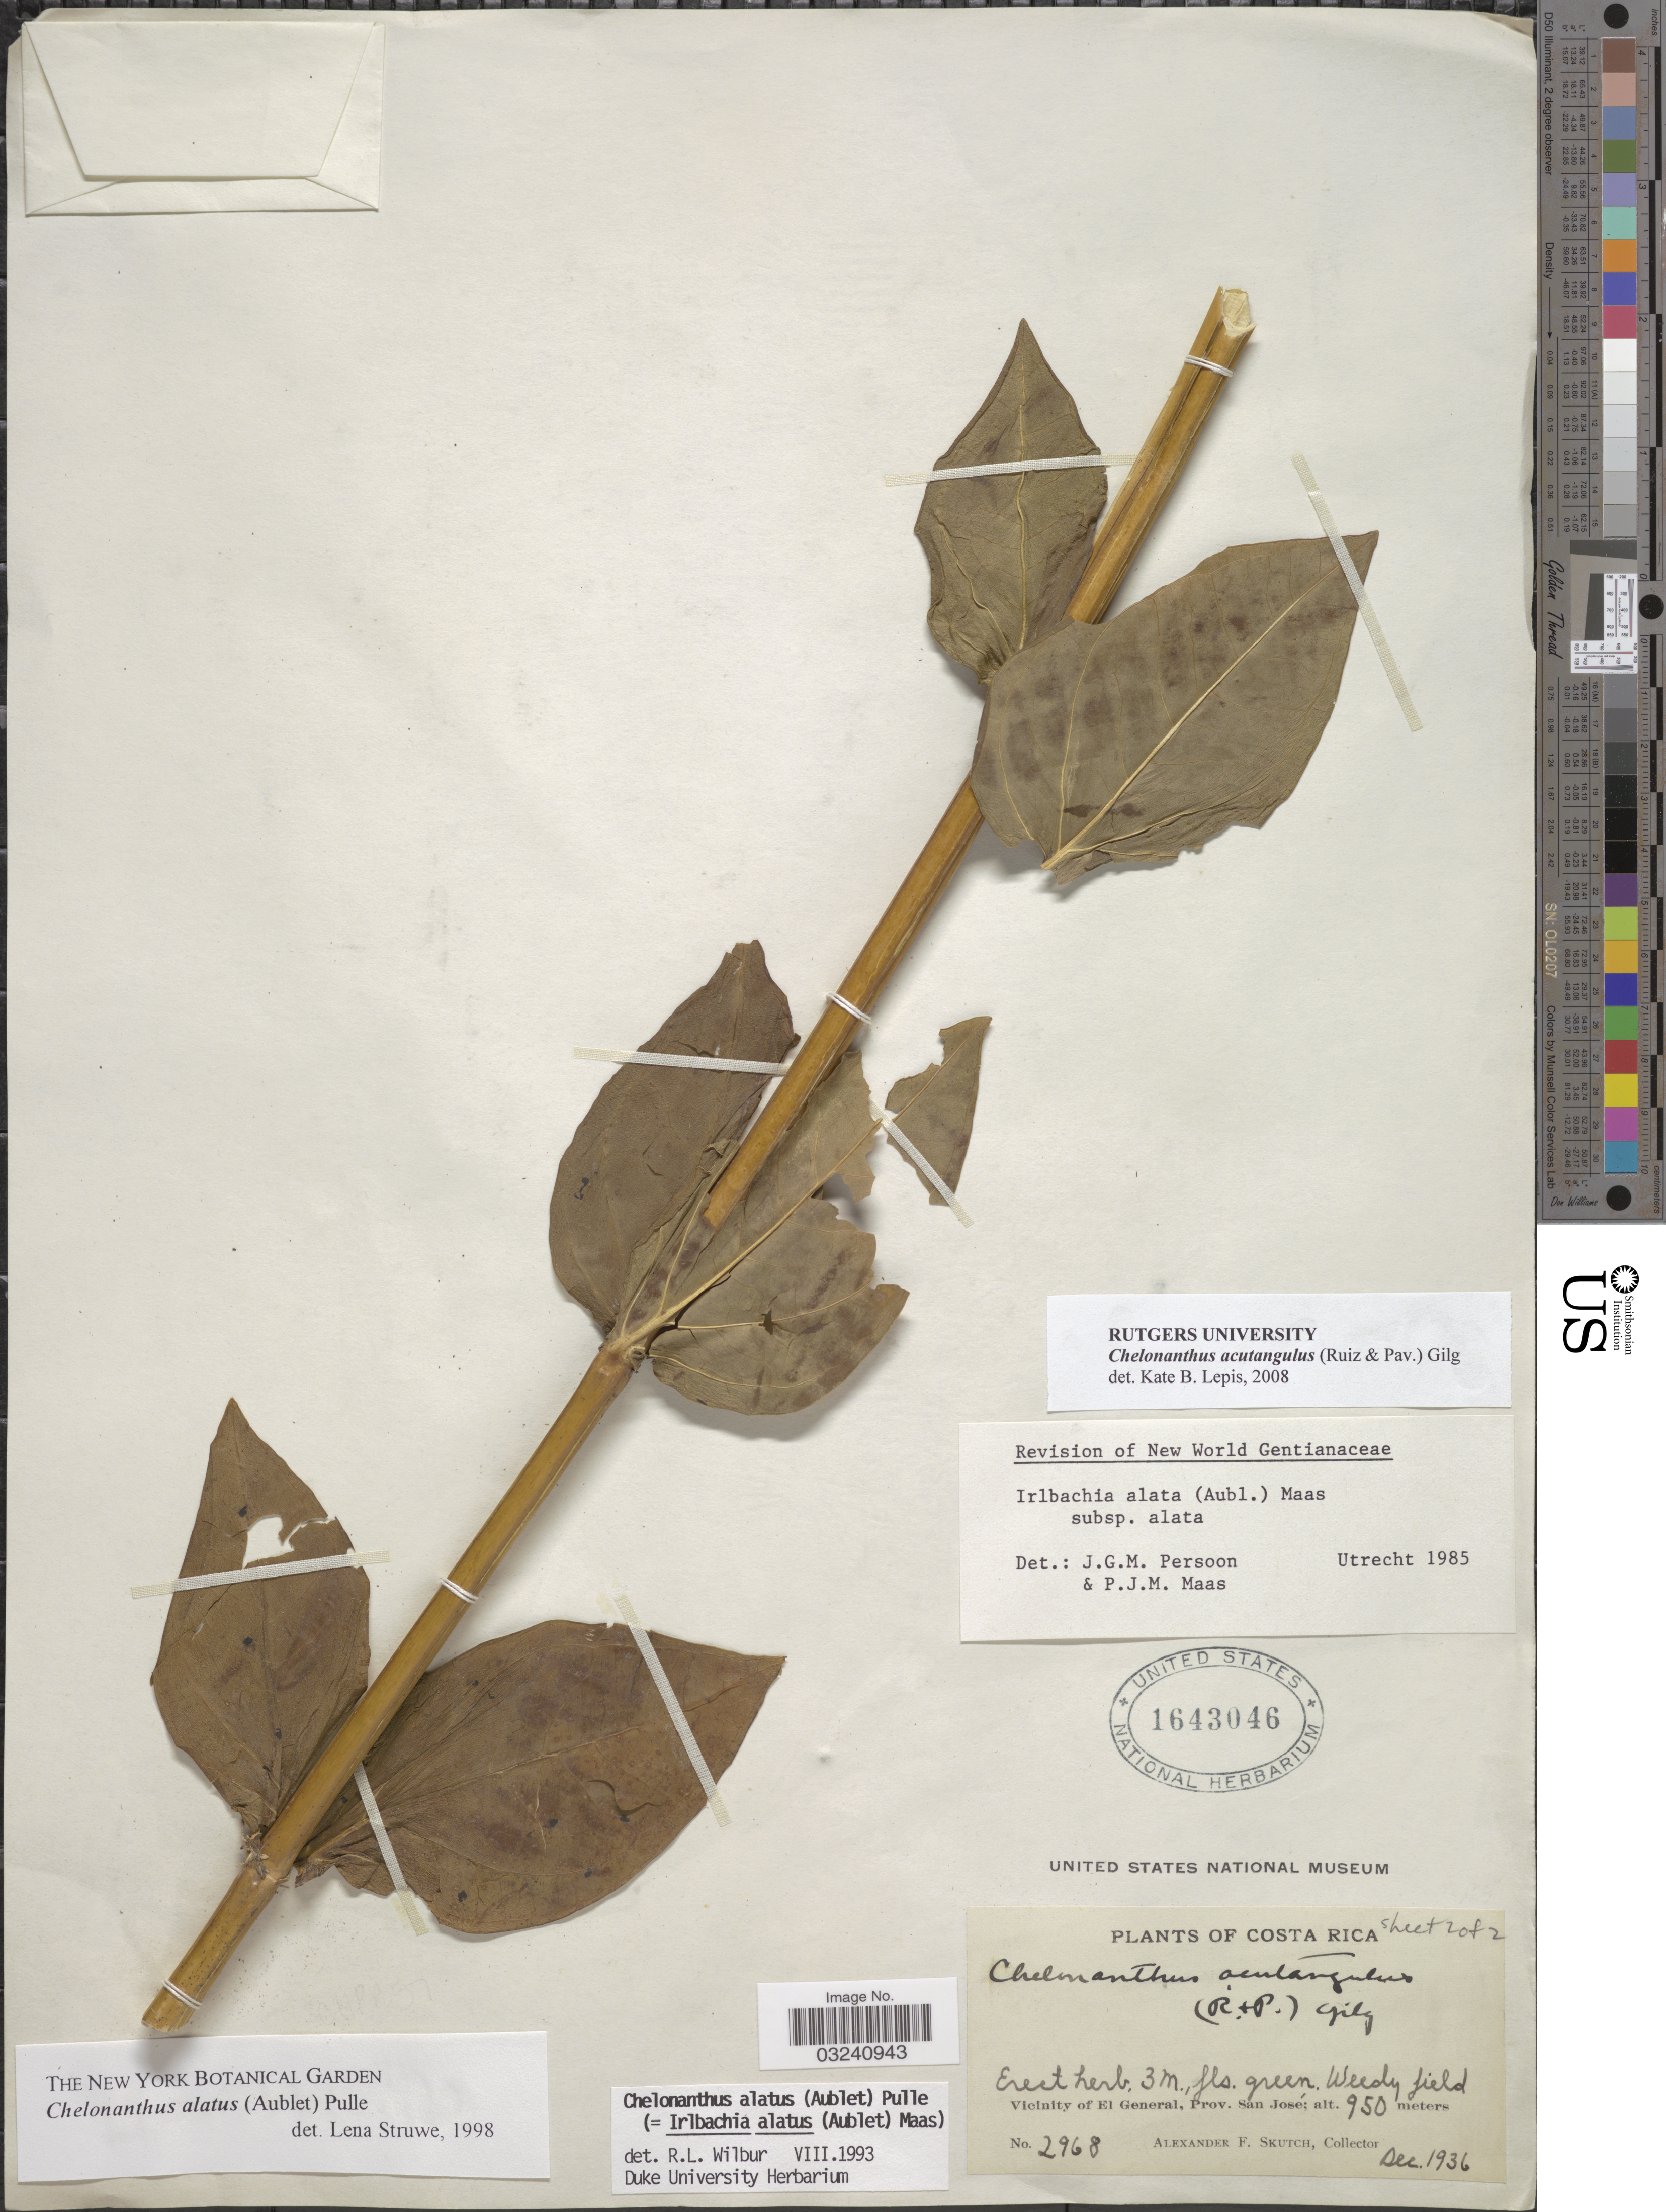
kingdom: Plantae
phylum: Tracheophyta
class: Magnoliopsida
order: Gentianales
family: Gentianaceae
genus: Chelonanthus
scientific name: Chelonanthus acutangulus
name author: (Ruiz & Pav.) Gilg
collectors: A. F. Skutch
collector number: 2968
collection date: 1936-12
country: Costa Rica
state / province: San José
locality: Vicinity of El General.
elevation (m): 950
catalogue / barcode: US 1643046